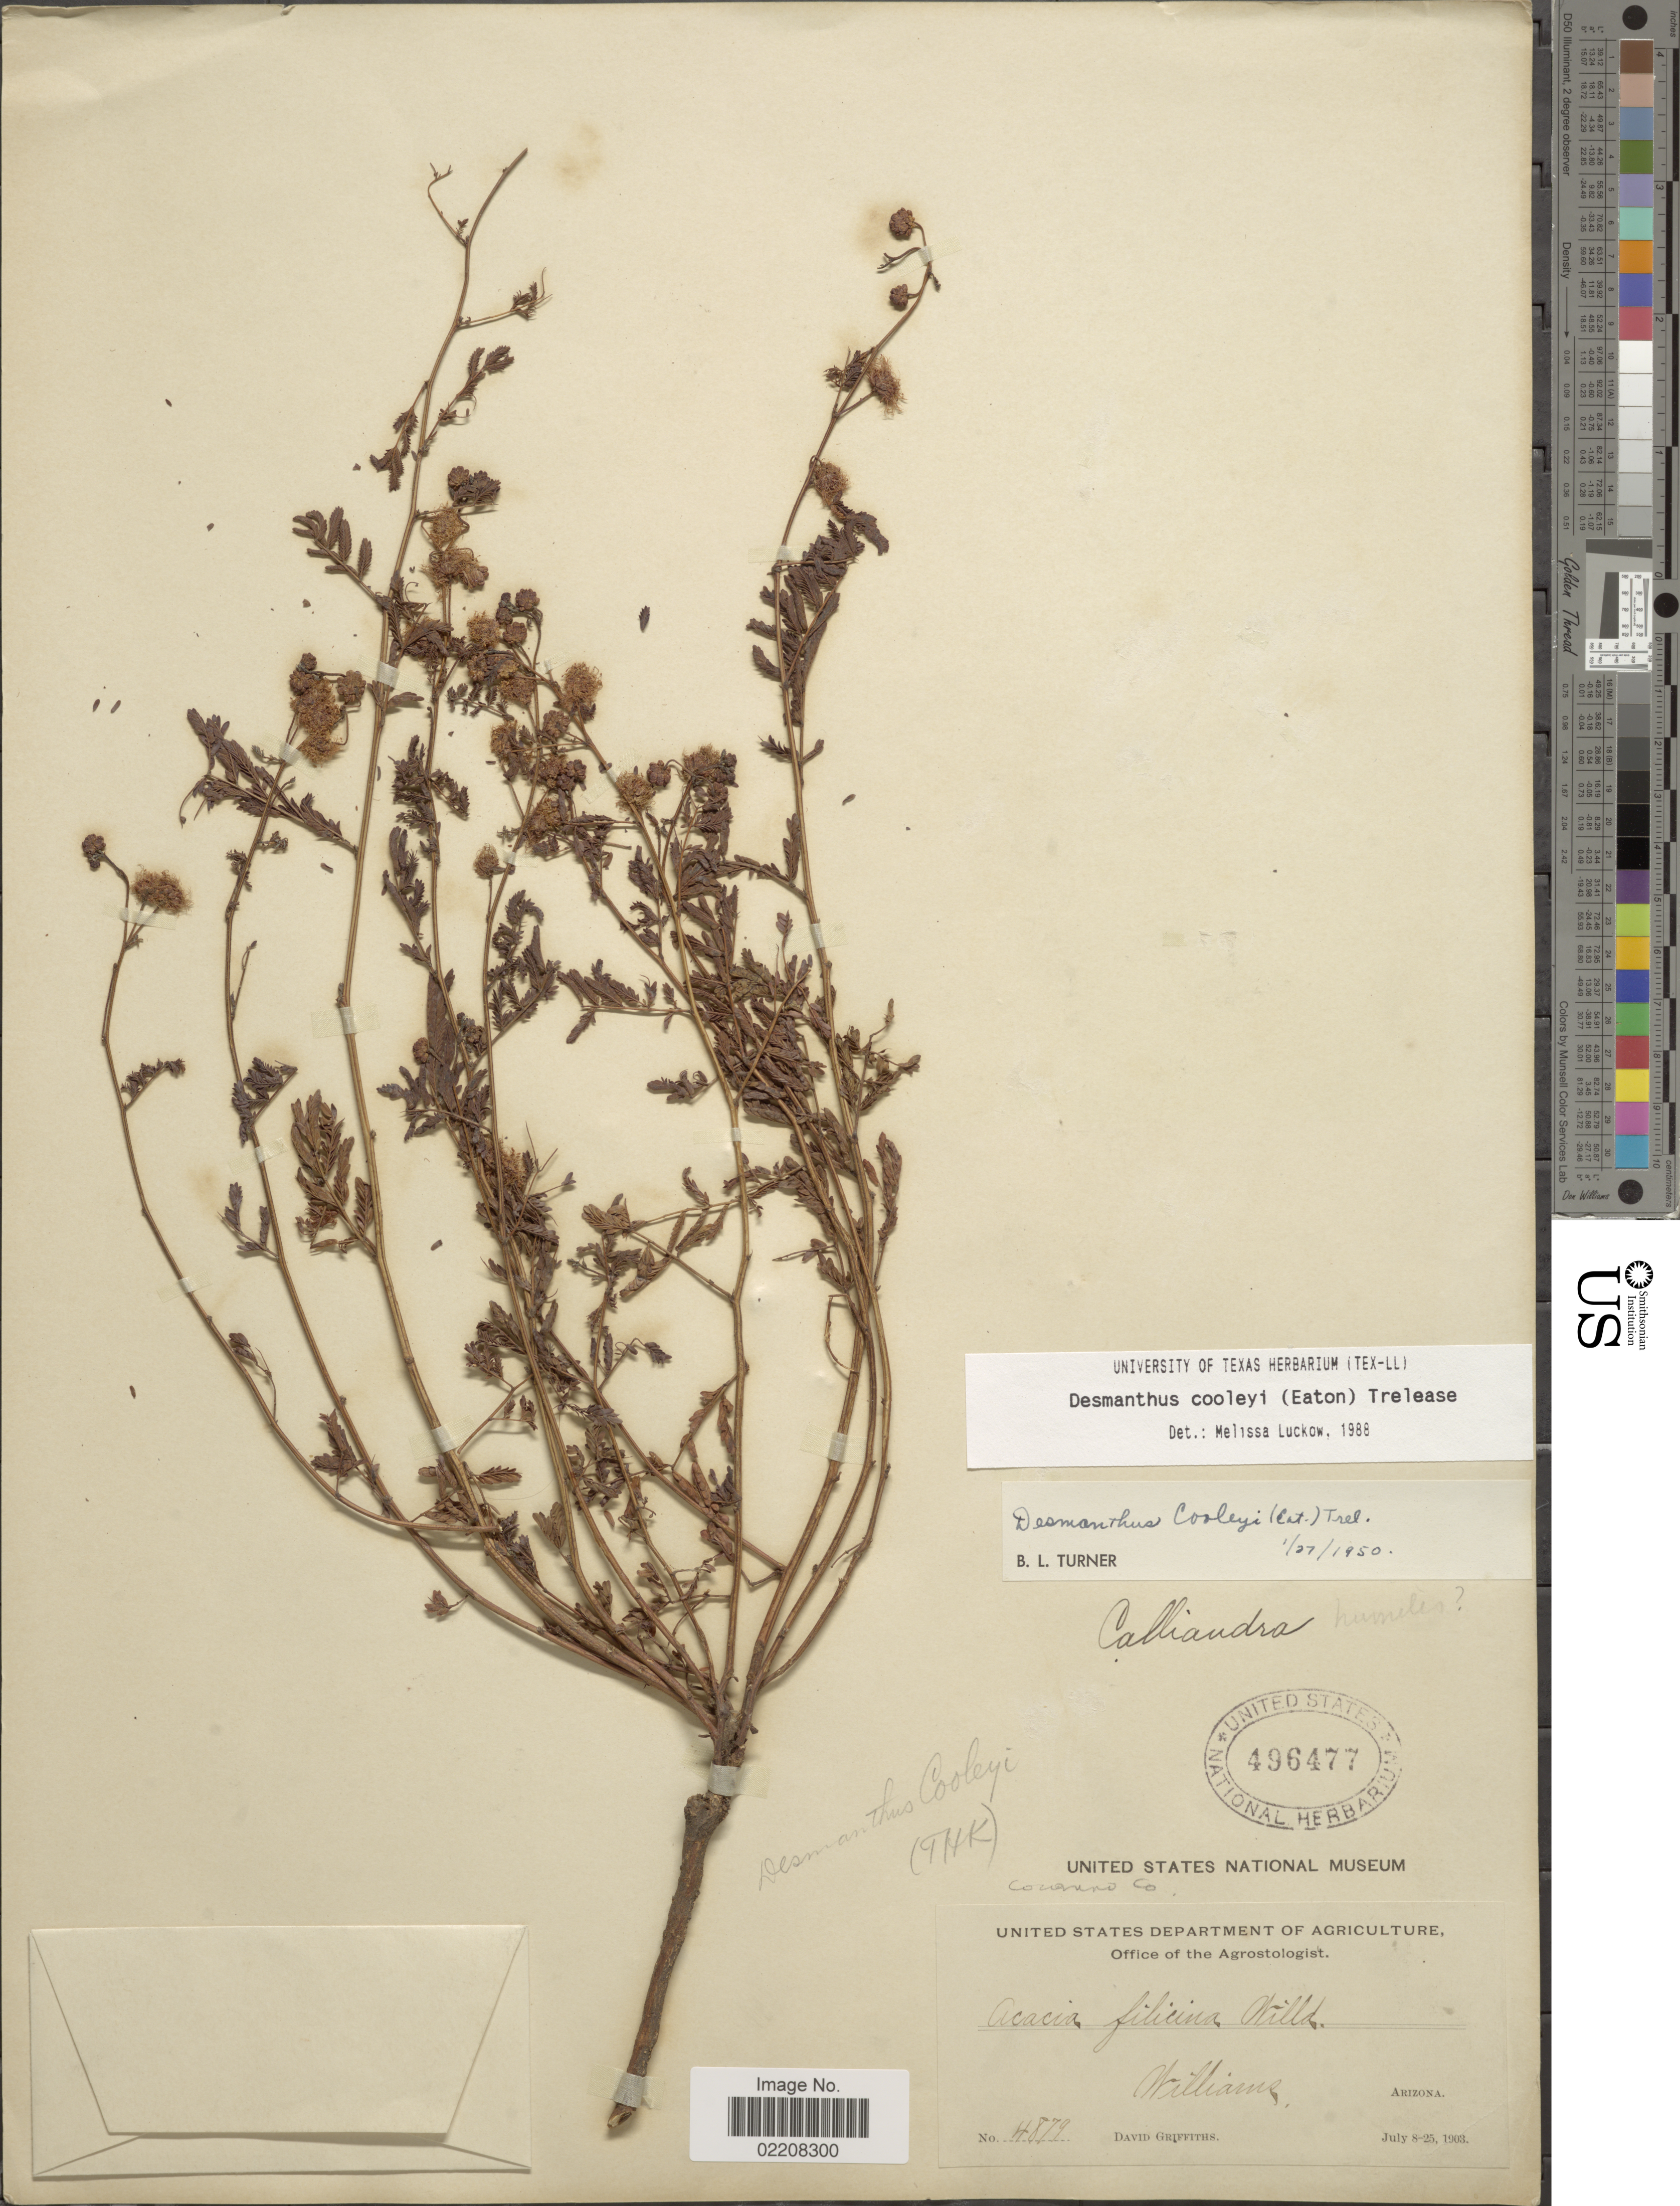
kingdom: Plantae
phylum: Tracheophyta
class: Magnoliopsida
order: Fabales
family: Fabaceae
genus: Desmanthus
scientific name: Desmanthus cooleyi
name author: (Eaton) Trel.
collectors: D. Griffiths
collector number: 4879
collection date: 1903-07-08/1903-07-25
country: United States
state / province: Arizona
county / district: Coconino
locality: Williams, Coconino Co., Arizona.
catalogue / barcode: US 496477